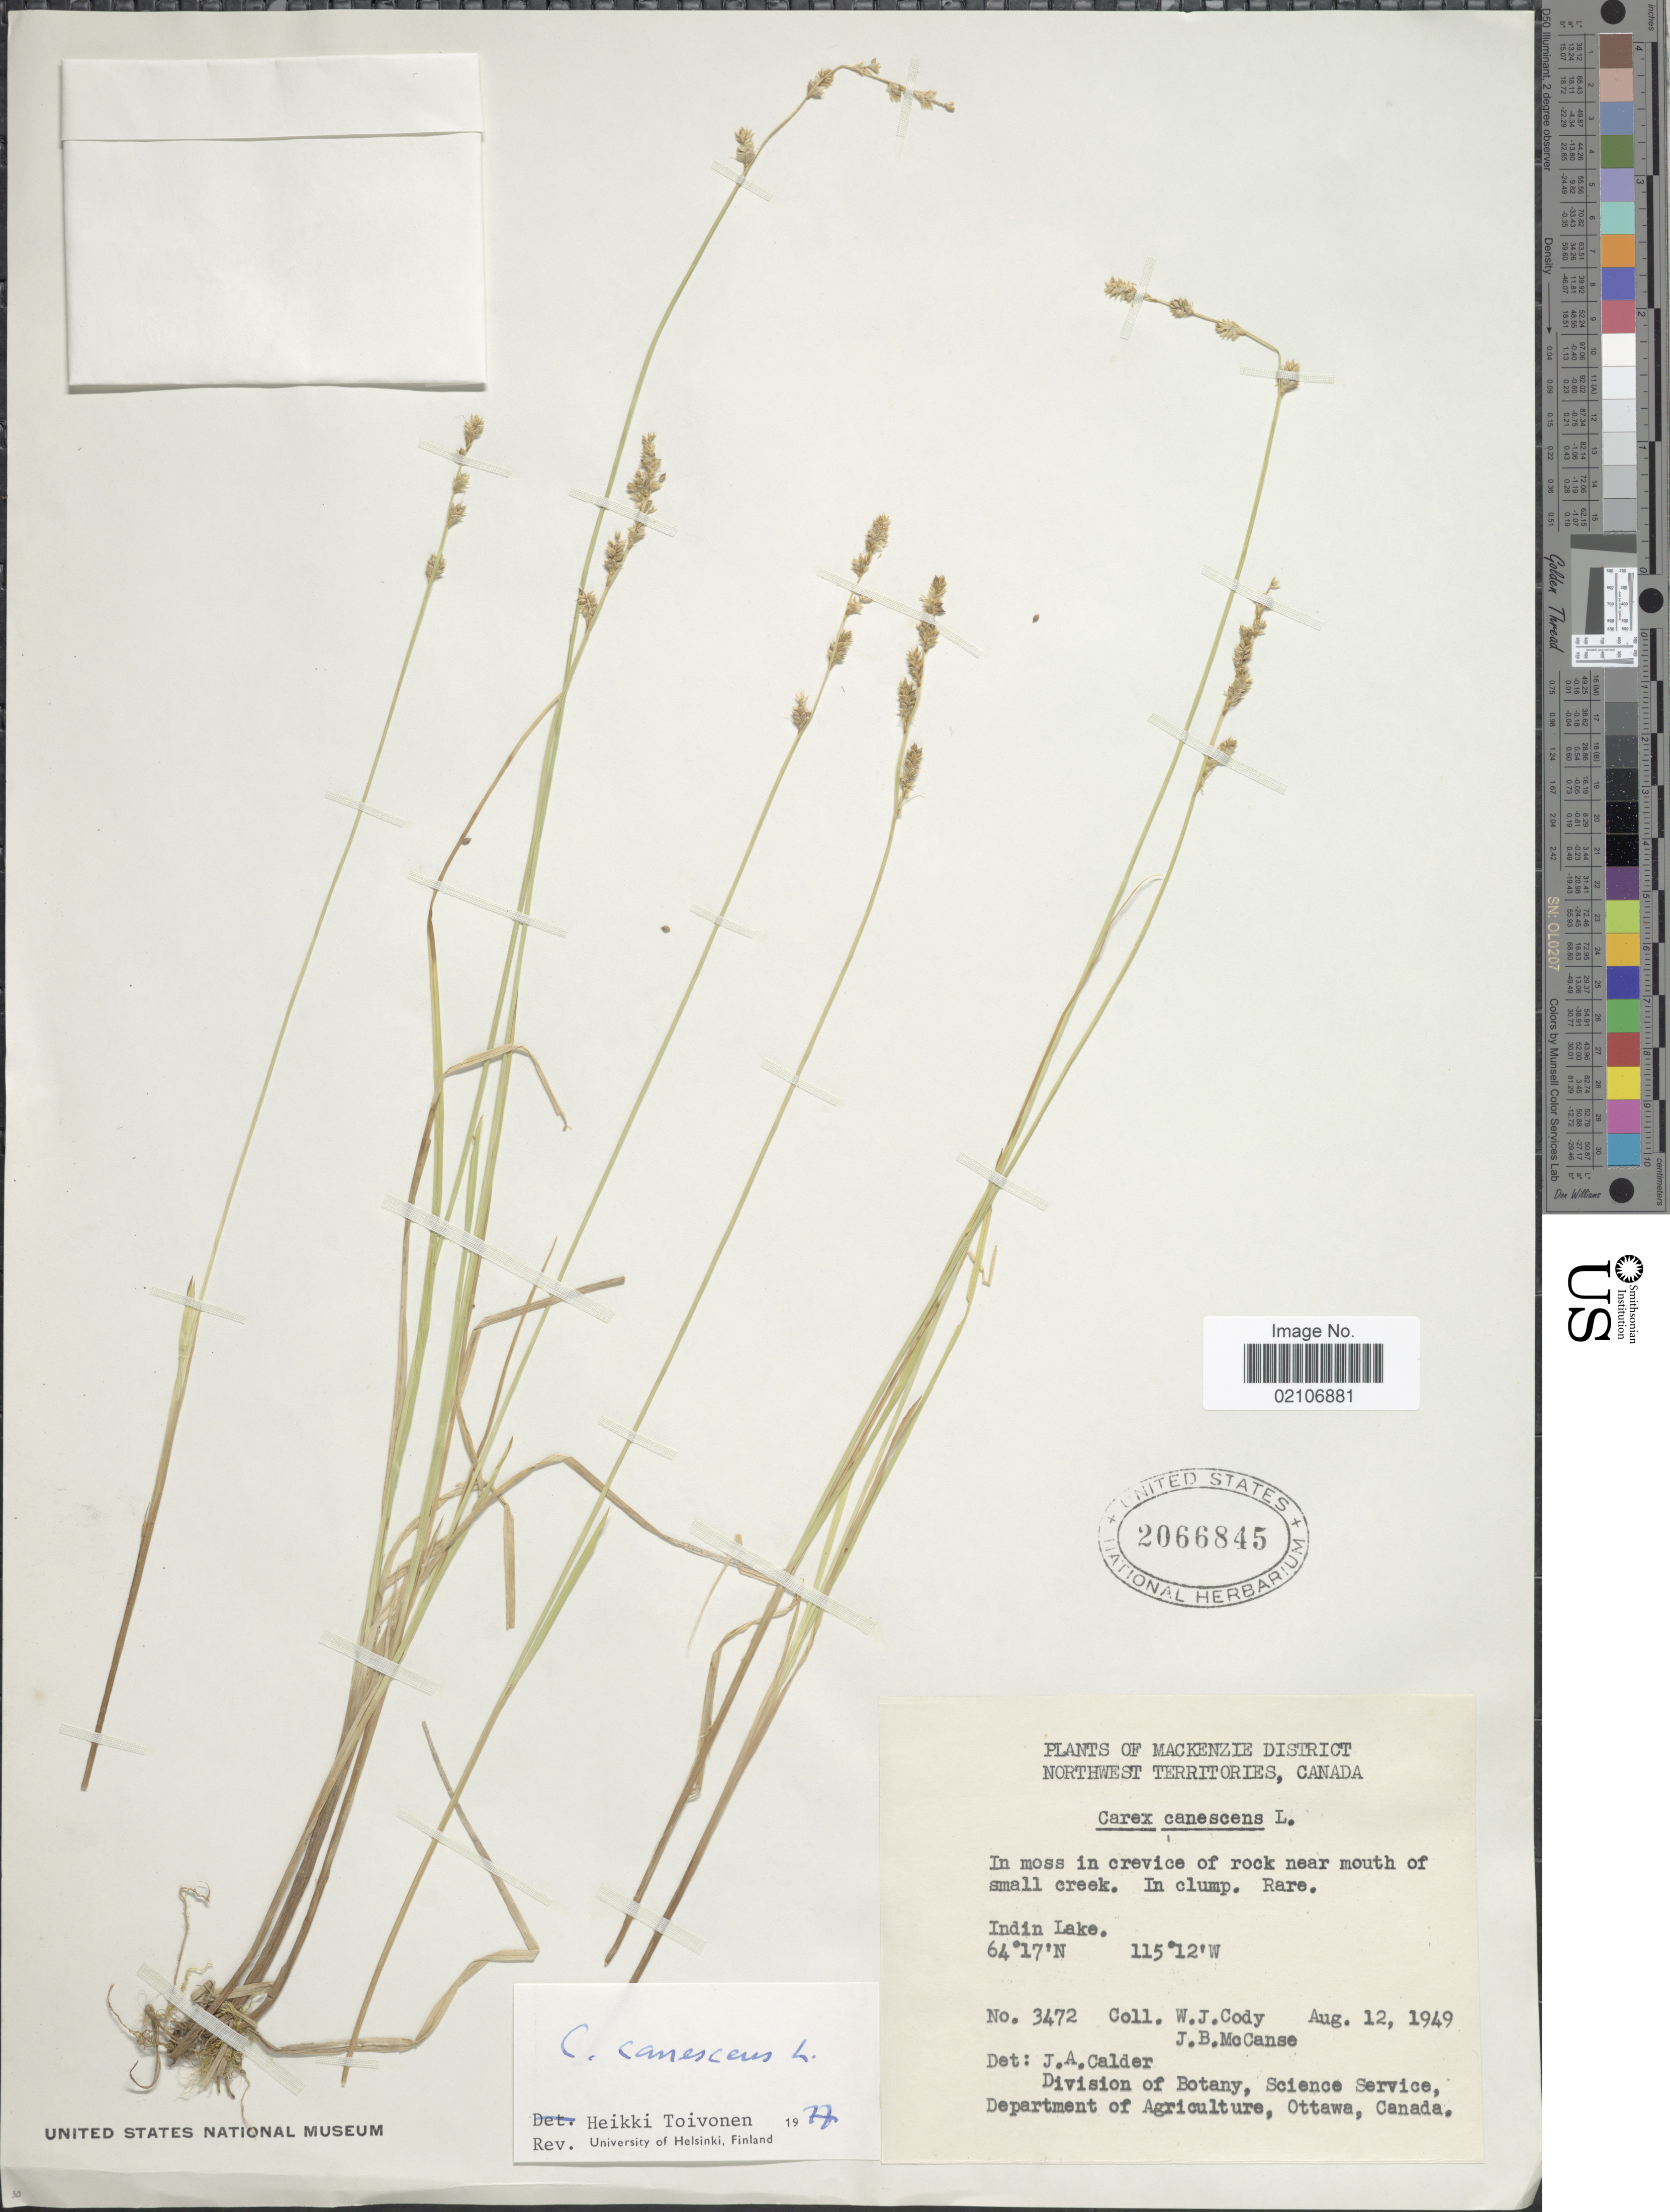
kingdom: Plantae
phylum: Tracheophyta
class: Liliopsida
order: Poales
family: Cyperaceae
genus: Carex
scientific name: Carex canescens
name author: L.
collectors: W. Cody & J. McCanse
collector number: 3472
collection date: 1949-08-12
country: Canada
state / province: Northwest Territories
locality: Mackenzie District, Northwest Territories, Canada. Indin Lake. In moss in crevice of rock near mouth of small.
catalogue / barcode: US 2066845